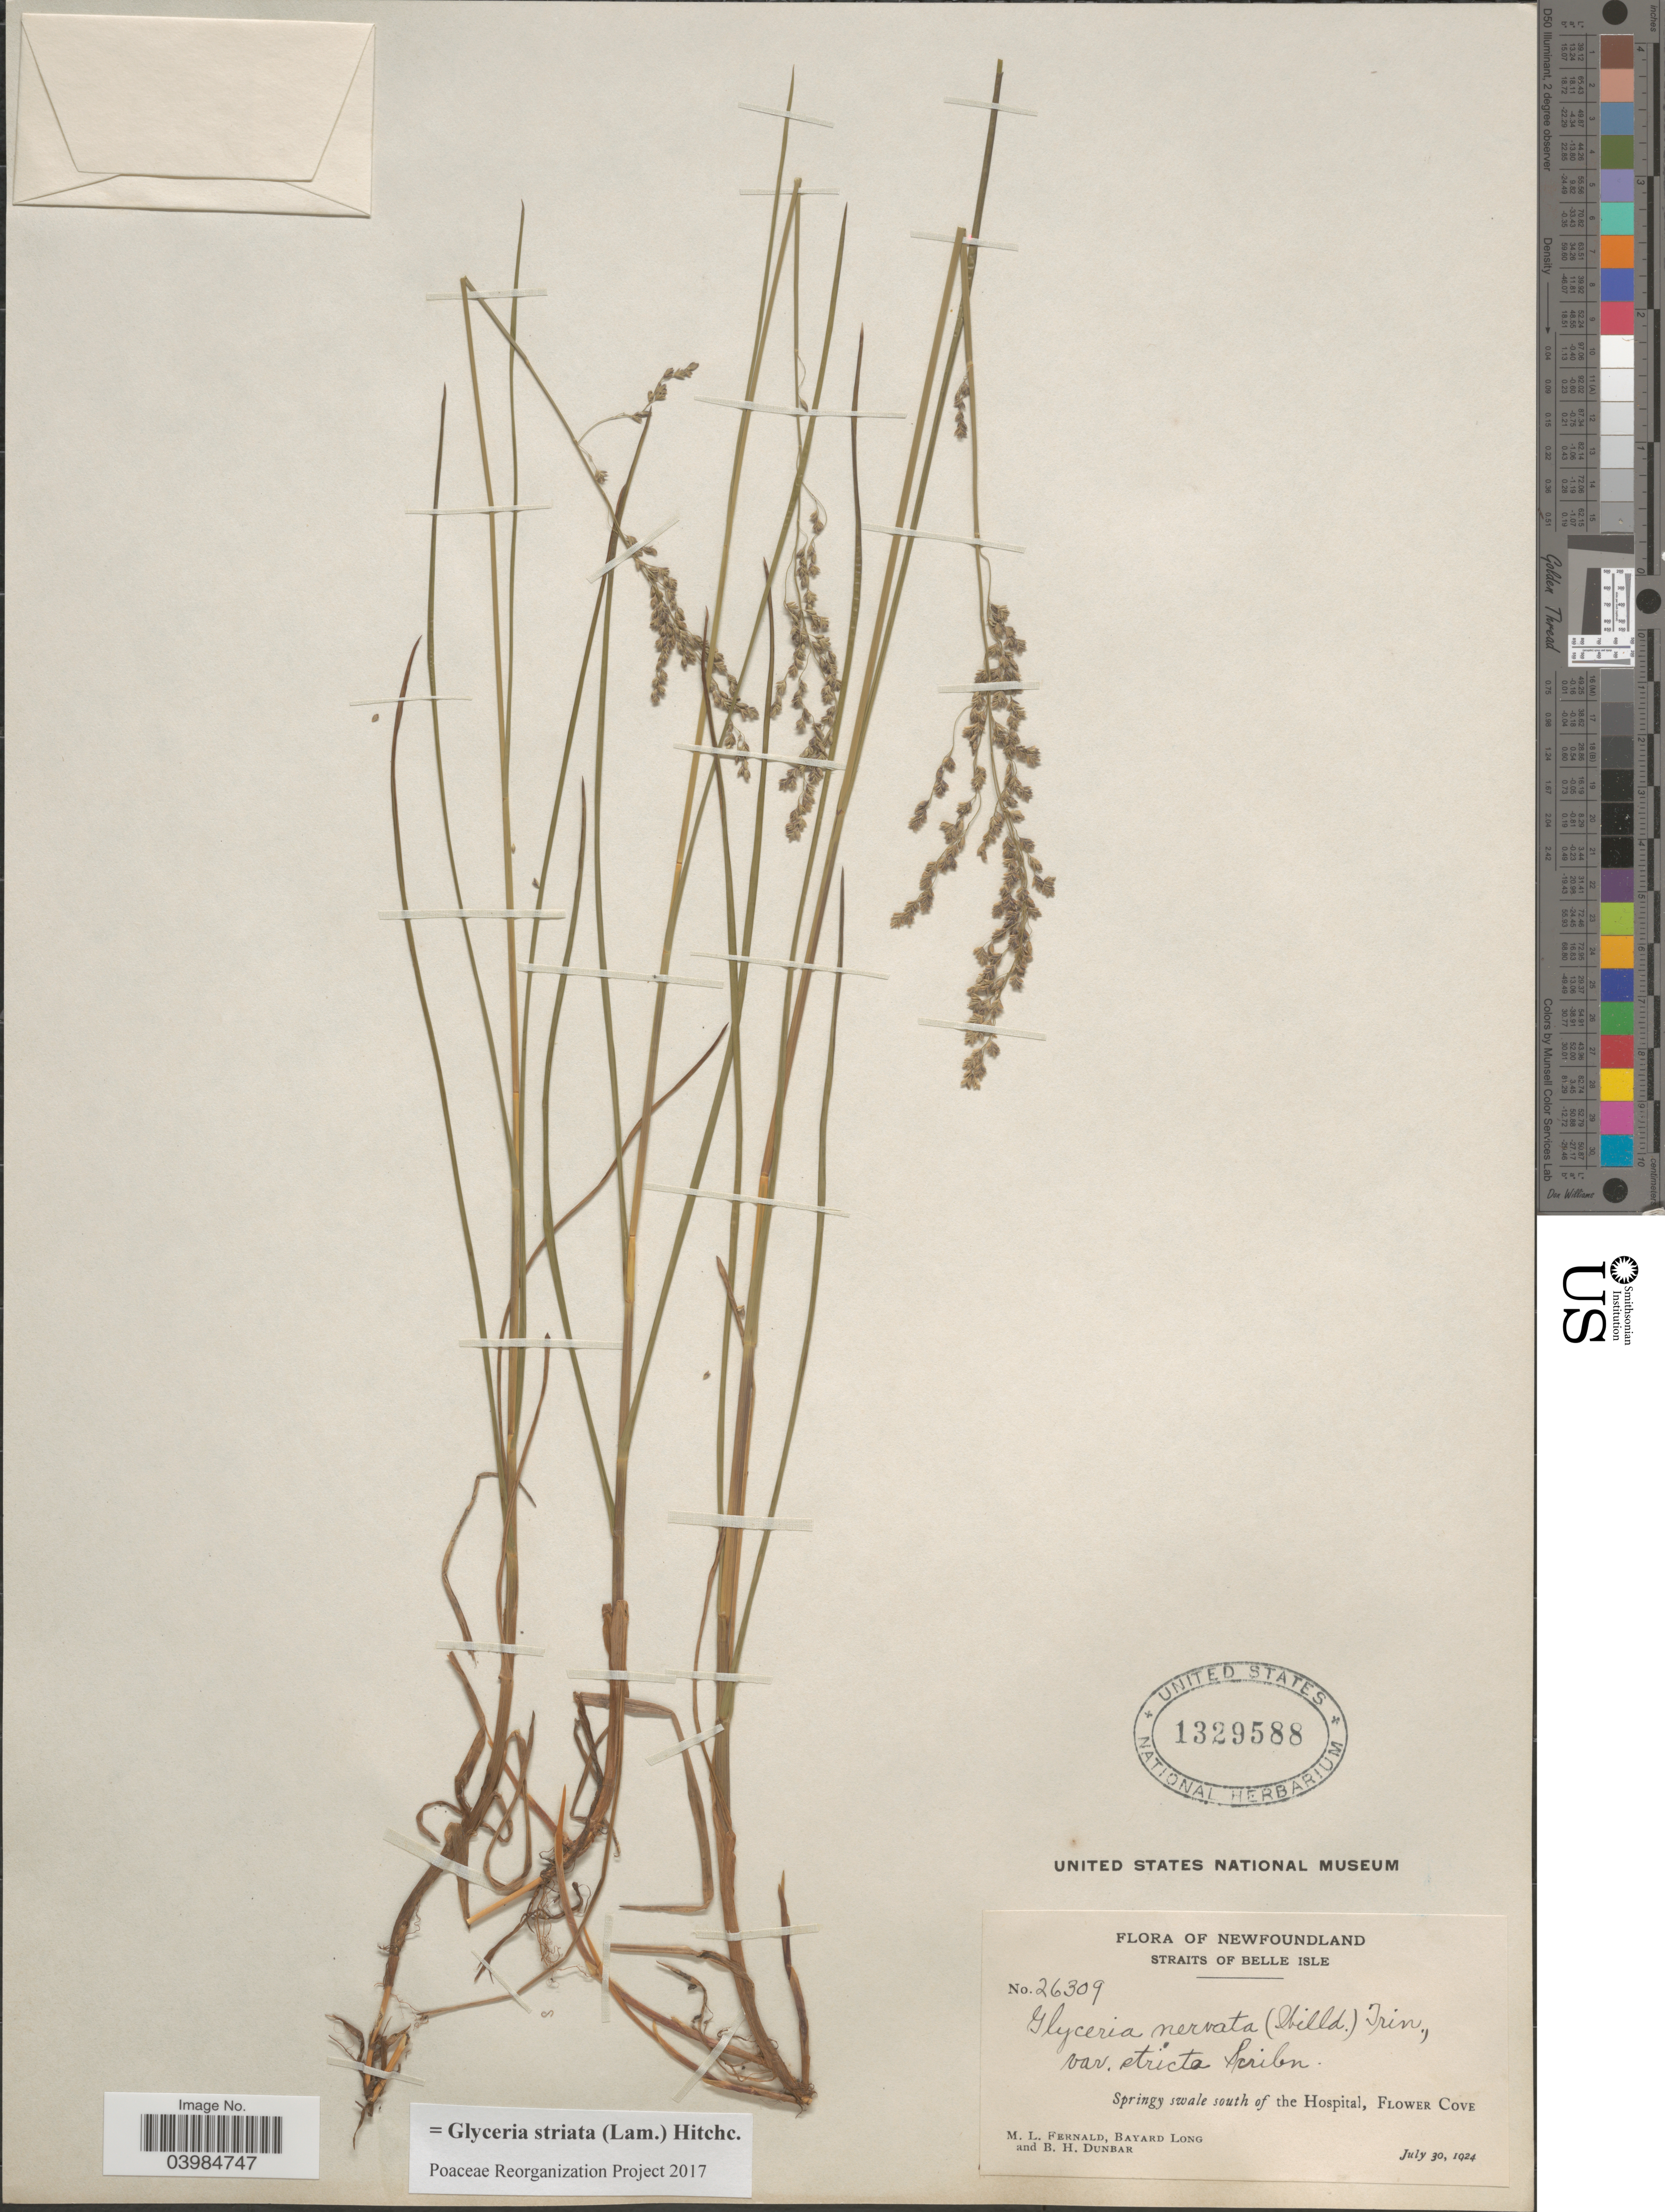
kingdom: Plantae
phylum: Tracheophyta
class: Liliopsida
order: Poales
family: Poaceae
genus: Glyceria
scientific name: Glyceria striata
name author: (Lam.) Hitchc.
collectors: M. L. Fernald, B. Long & B. Dunbar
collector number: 26309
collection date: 1924-07-30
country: Canada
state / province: Newfoundland and Labrador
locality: Straits of Belle Isle. Springy swale south of the Hospital, Flower Cove.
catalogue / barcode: US 1329588